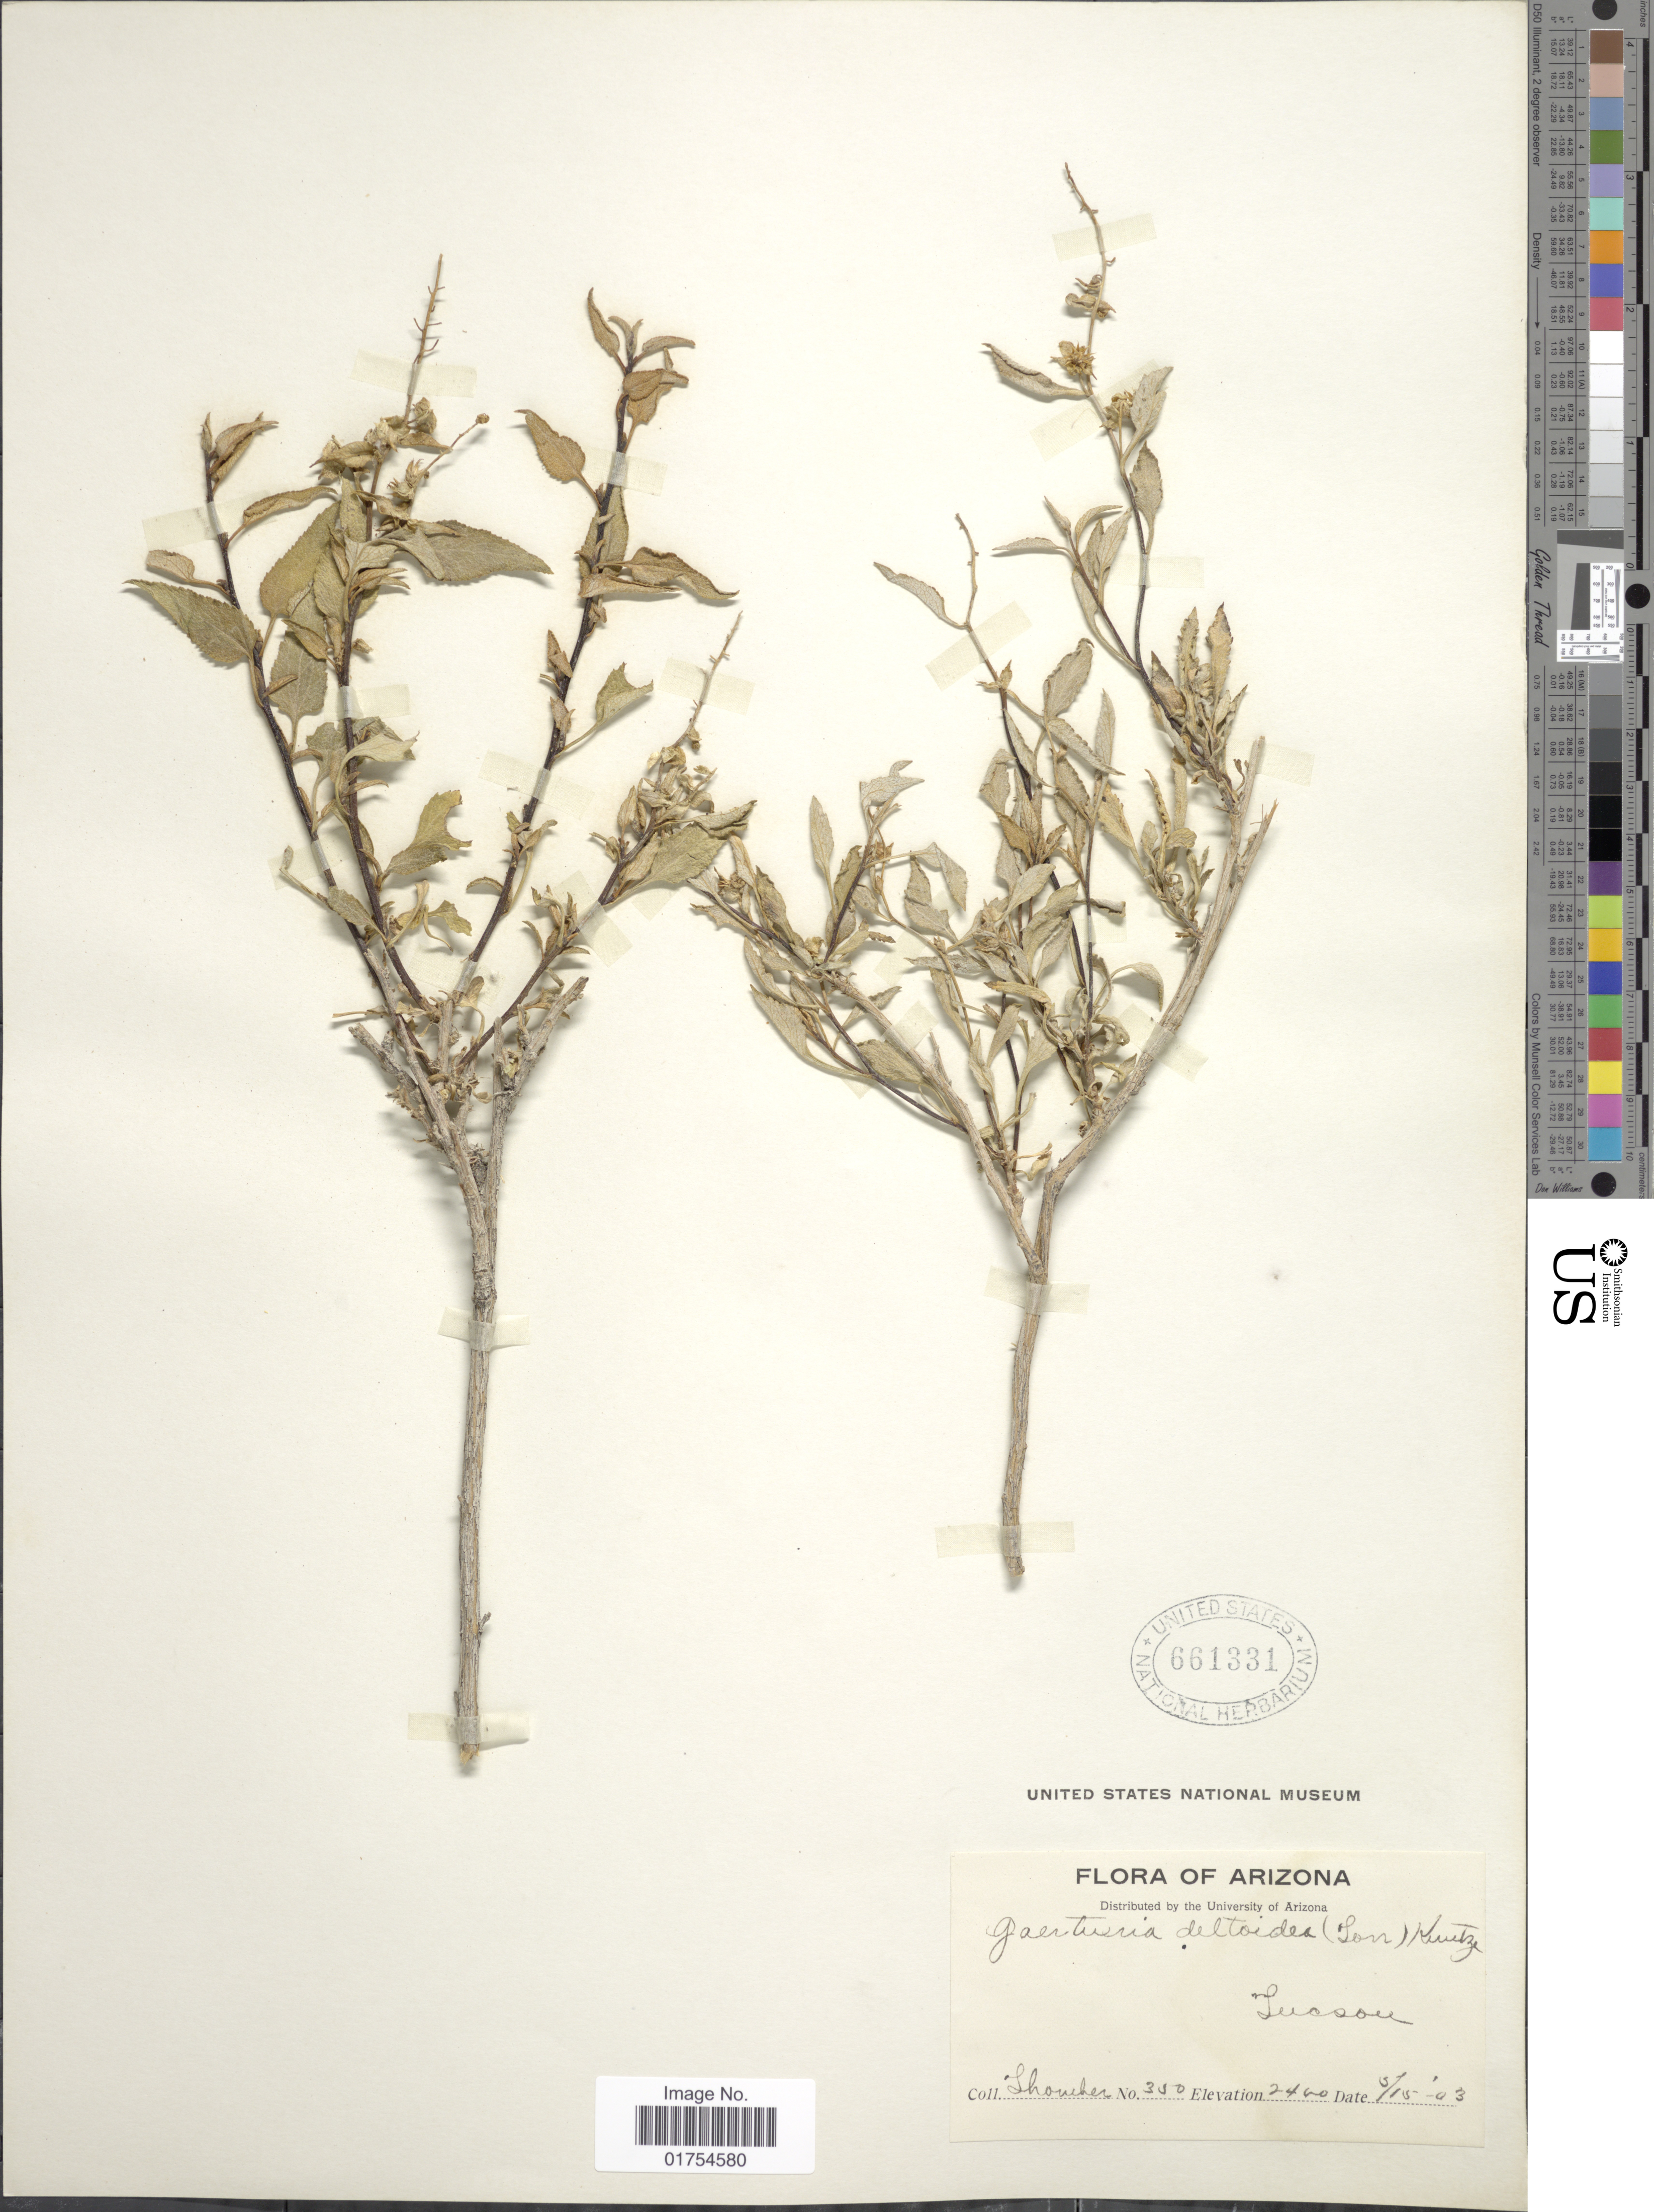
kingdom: Plantae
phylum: Tracheophyta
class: Magnoliopsida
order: Asterales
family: Asteraceae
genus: Franseria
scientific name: Franseria deltoidea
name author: Torr.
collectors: J. Thornber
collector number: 350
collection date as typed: Transcribed d/m/y: 15/3/03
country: United States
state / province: Arizona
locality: Tucson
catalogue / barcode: US 661331